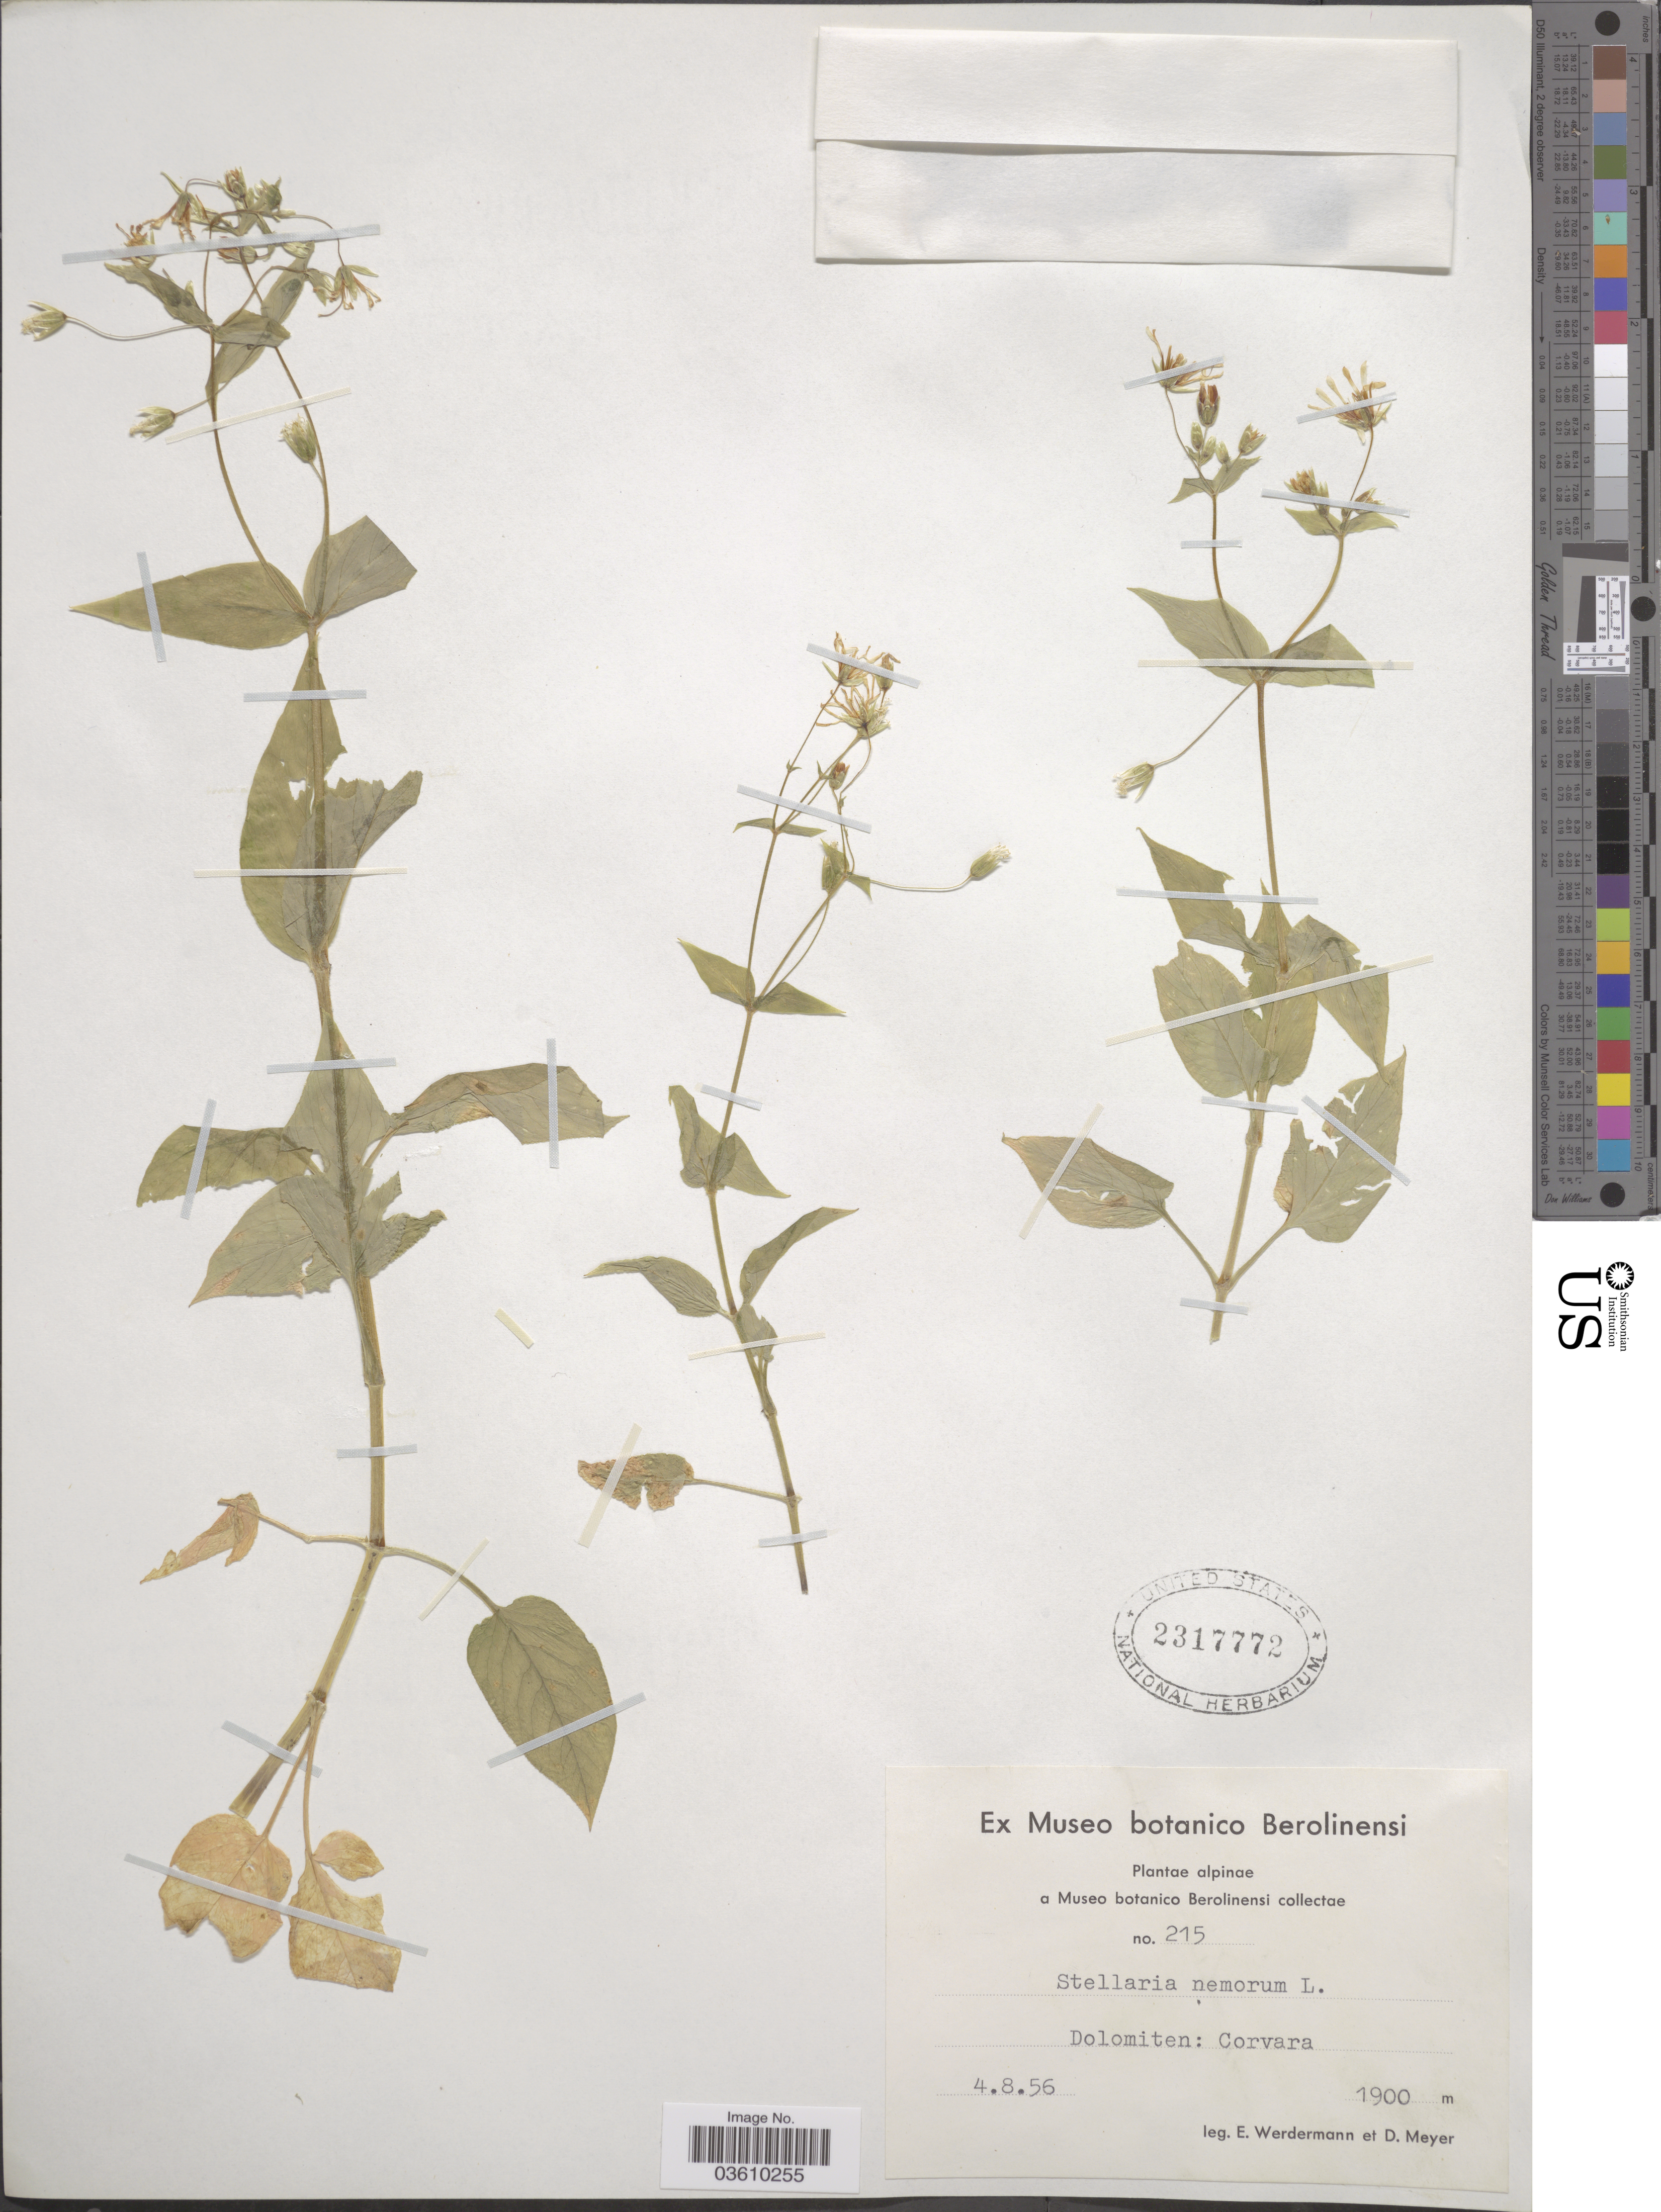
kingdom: Plantae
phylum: Tracheophyta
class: Magnoliopsida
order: Caryophyllales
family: Caryophyllaceae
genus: Stellaria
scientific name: Stellaria nemorum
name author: L.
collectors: E. Werdermann & D. Meyer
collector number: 215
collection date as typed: Transcribed d/m/y: 4/8/56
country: Italy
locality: Dolomiten: Corvara.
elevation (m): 1900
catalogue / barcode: US 2317772